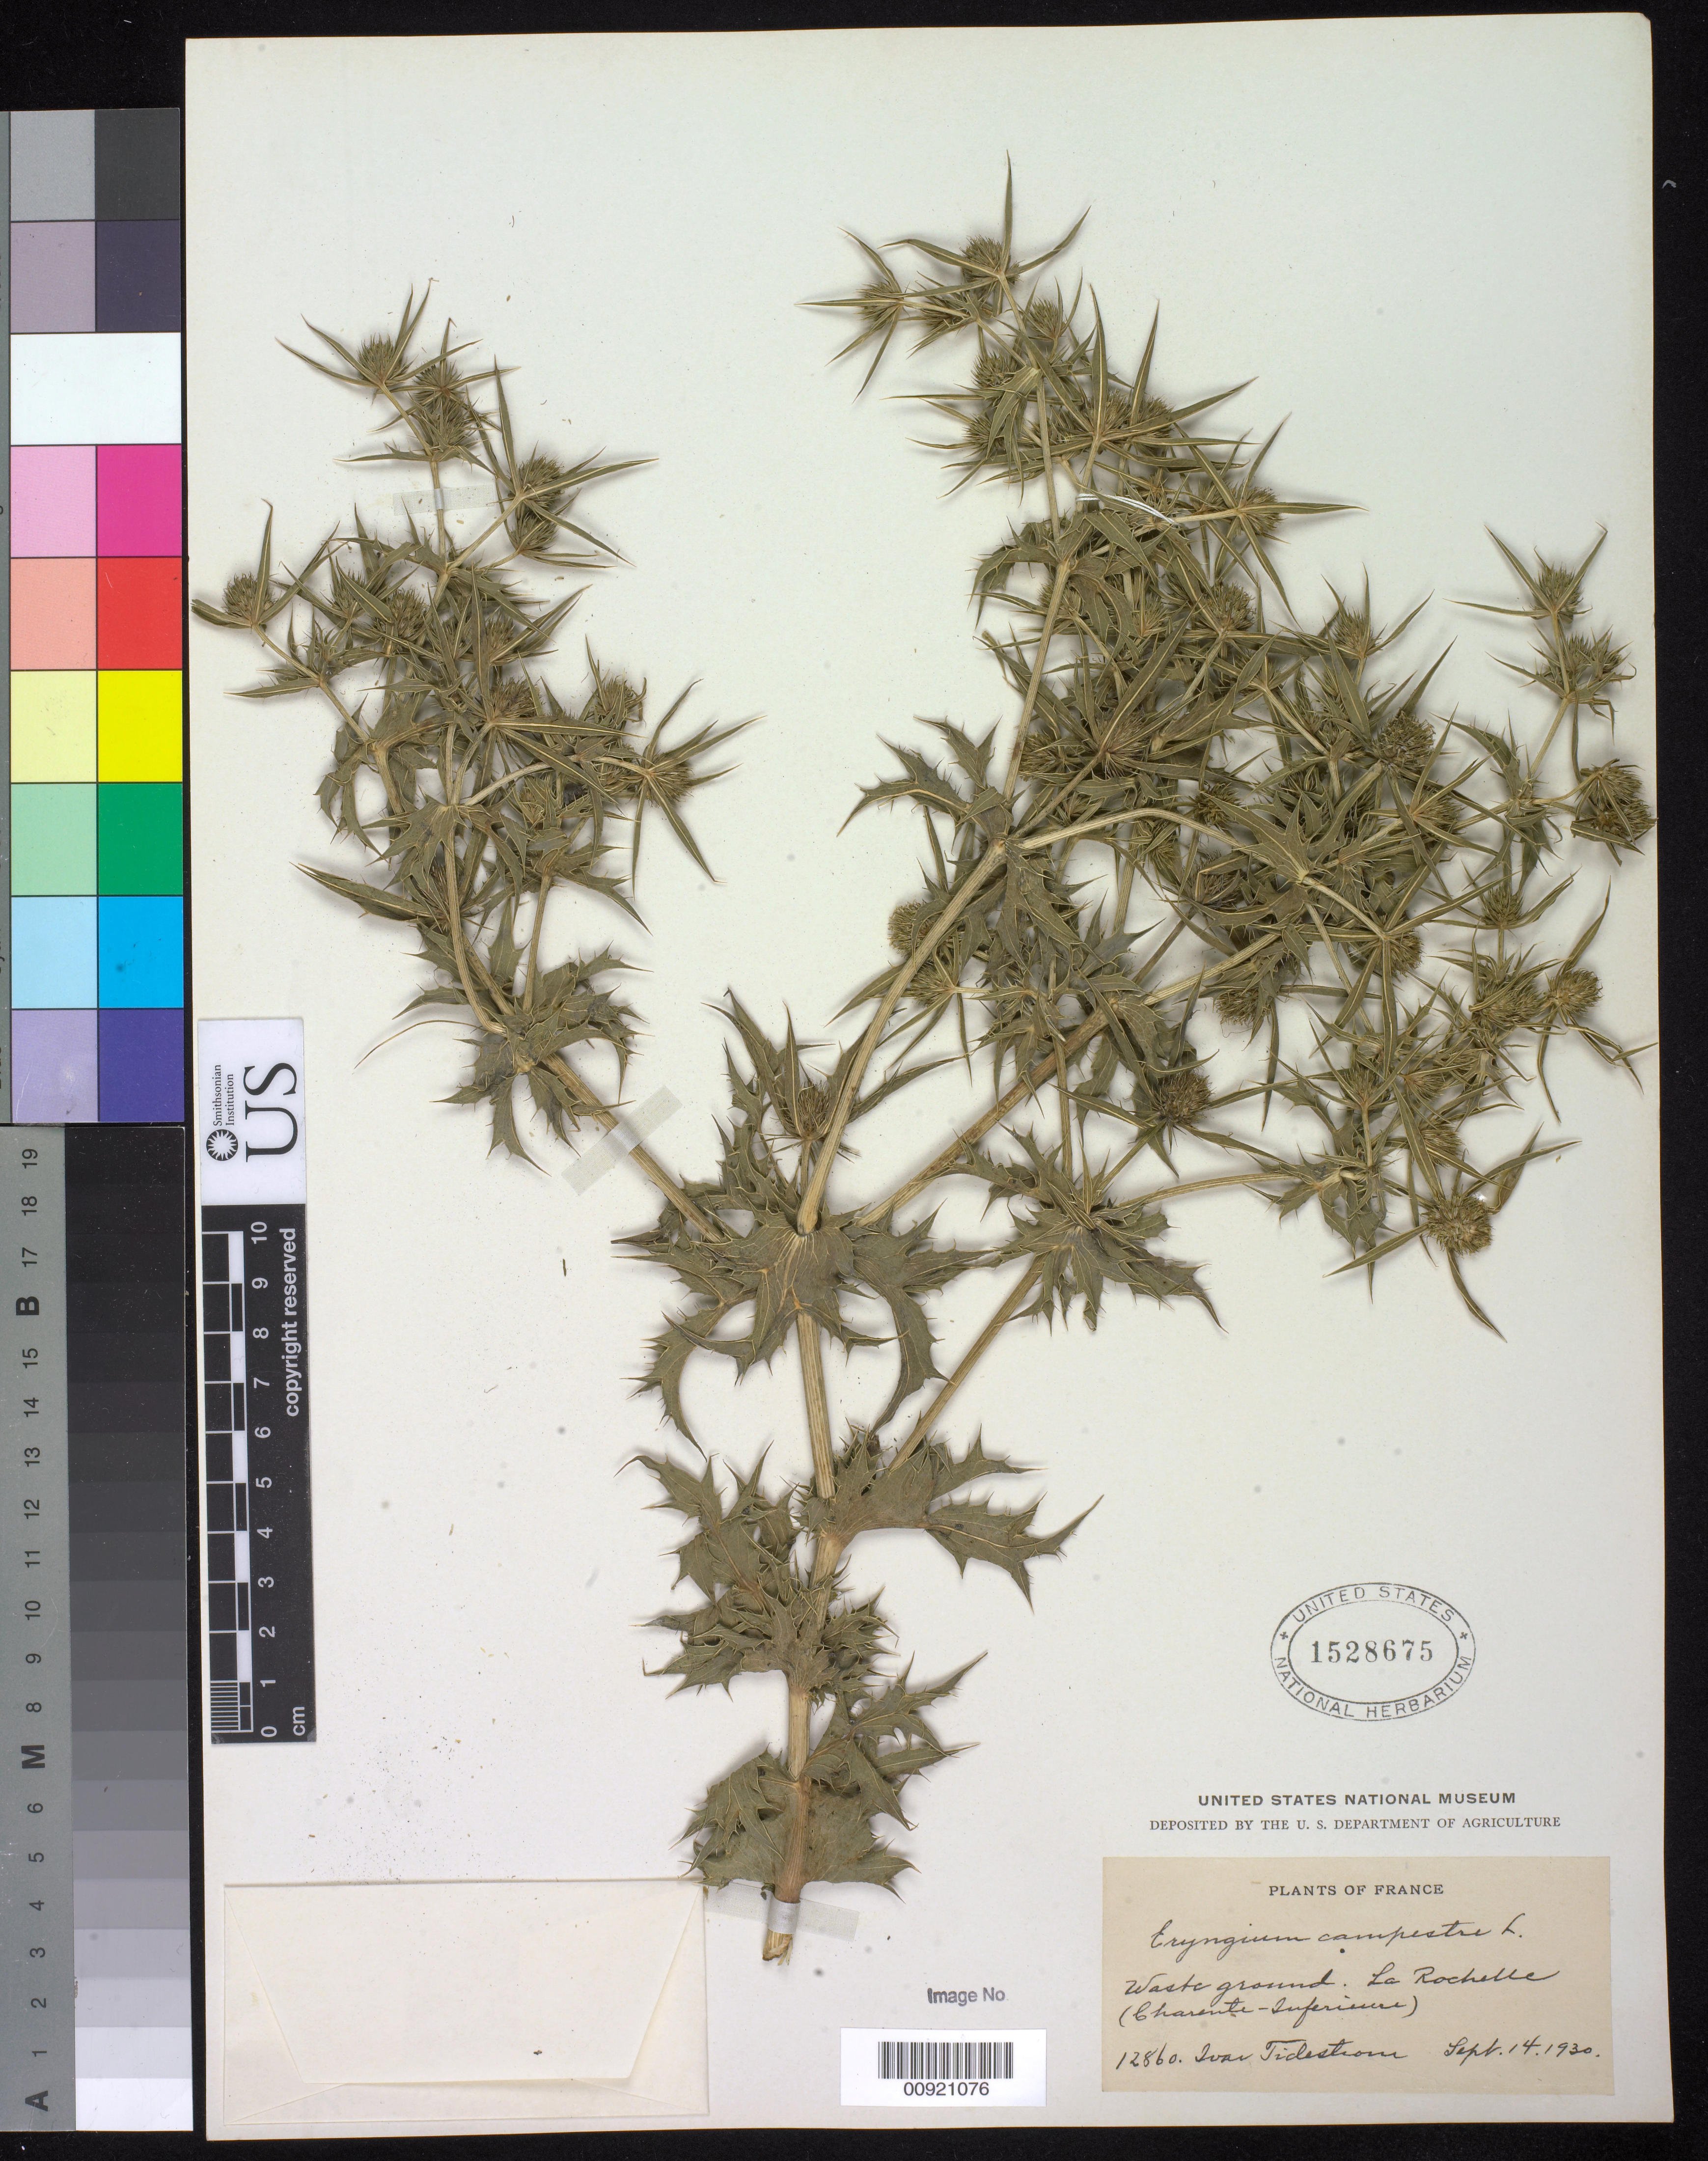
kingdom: Plantae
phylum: Tracheophyta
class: Magnoliopsida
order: Apiales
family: Apiaceae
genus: Eryngium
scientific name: Eryngium campestre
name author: L.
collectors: I. F. Tidestrom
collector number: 12860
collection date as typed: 14 Sep 1930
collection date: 1930-09-14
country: France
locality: Charente-Maritime dept, Rochelle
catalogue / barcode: US 1528675